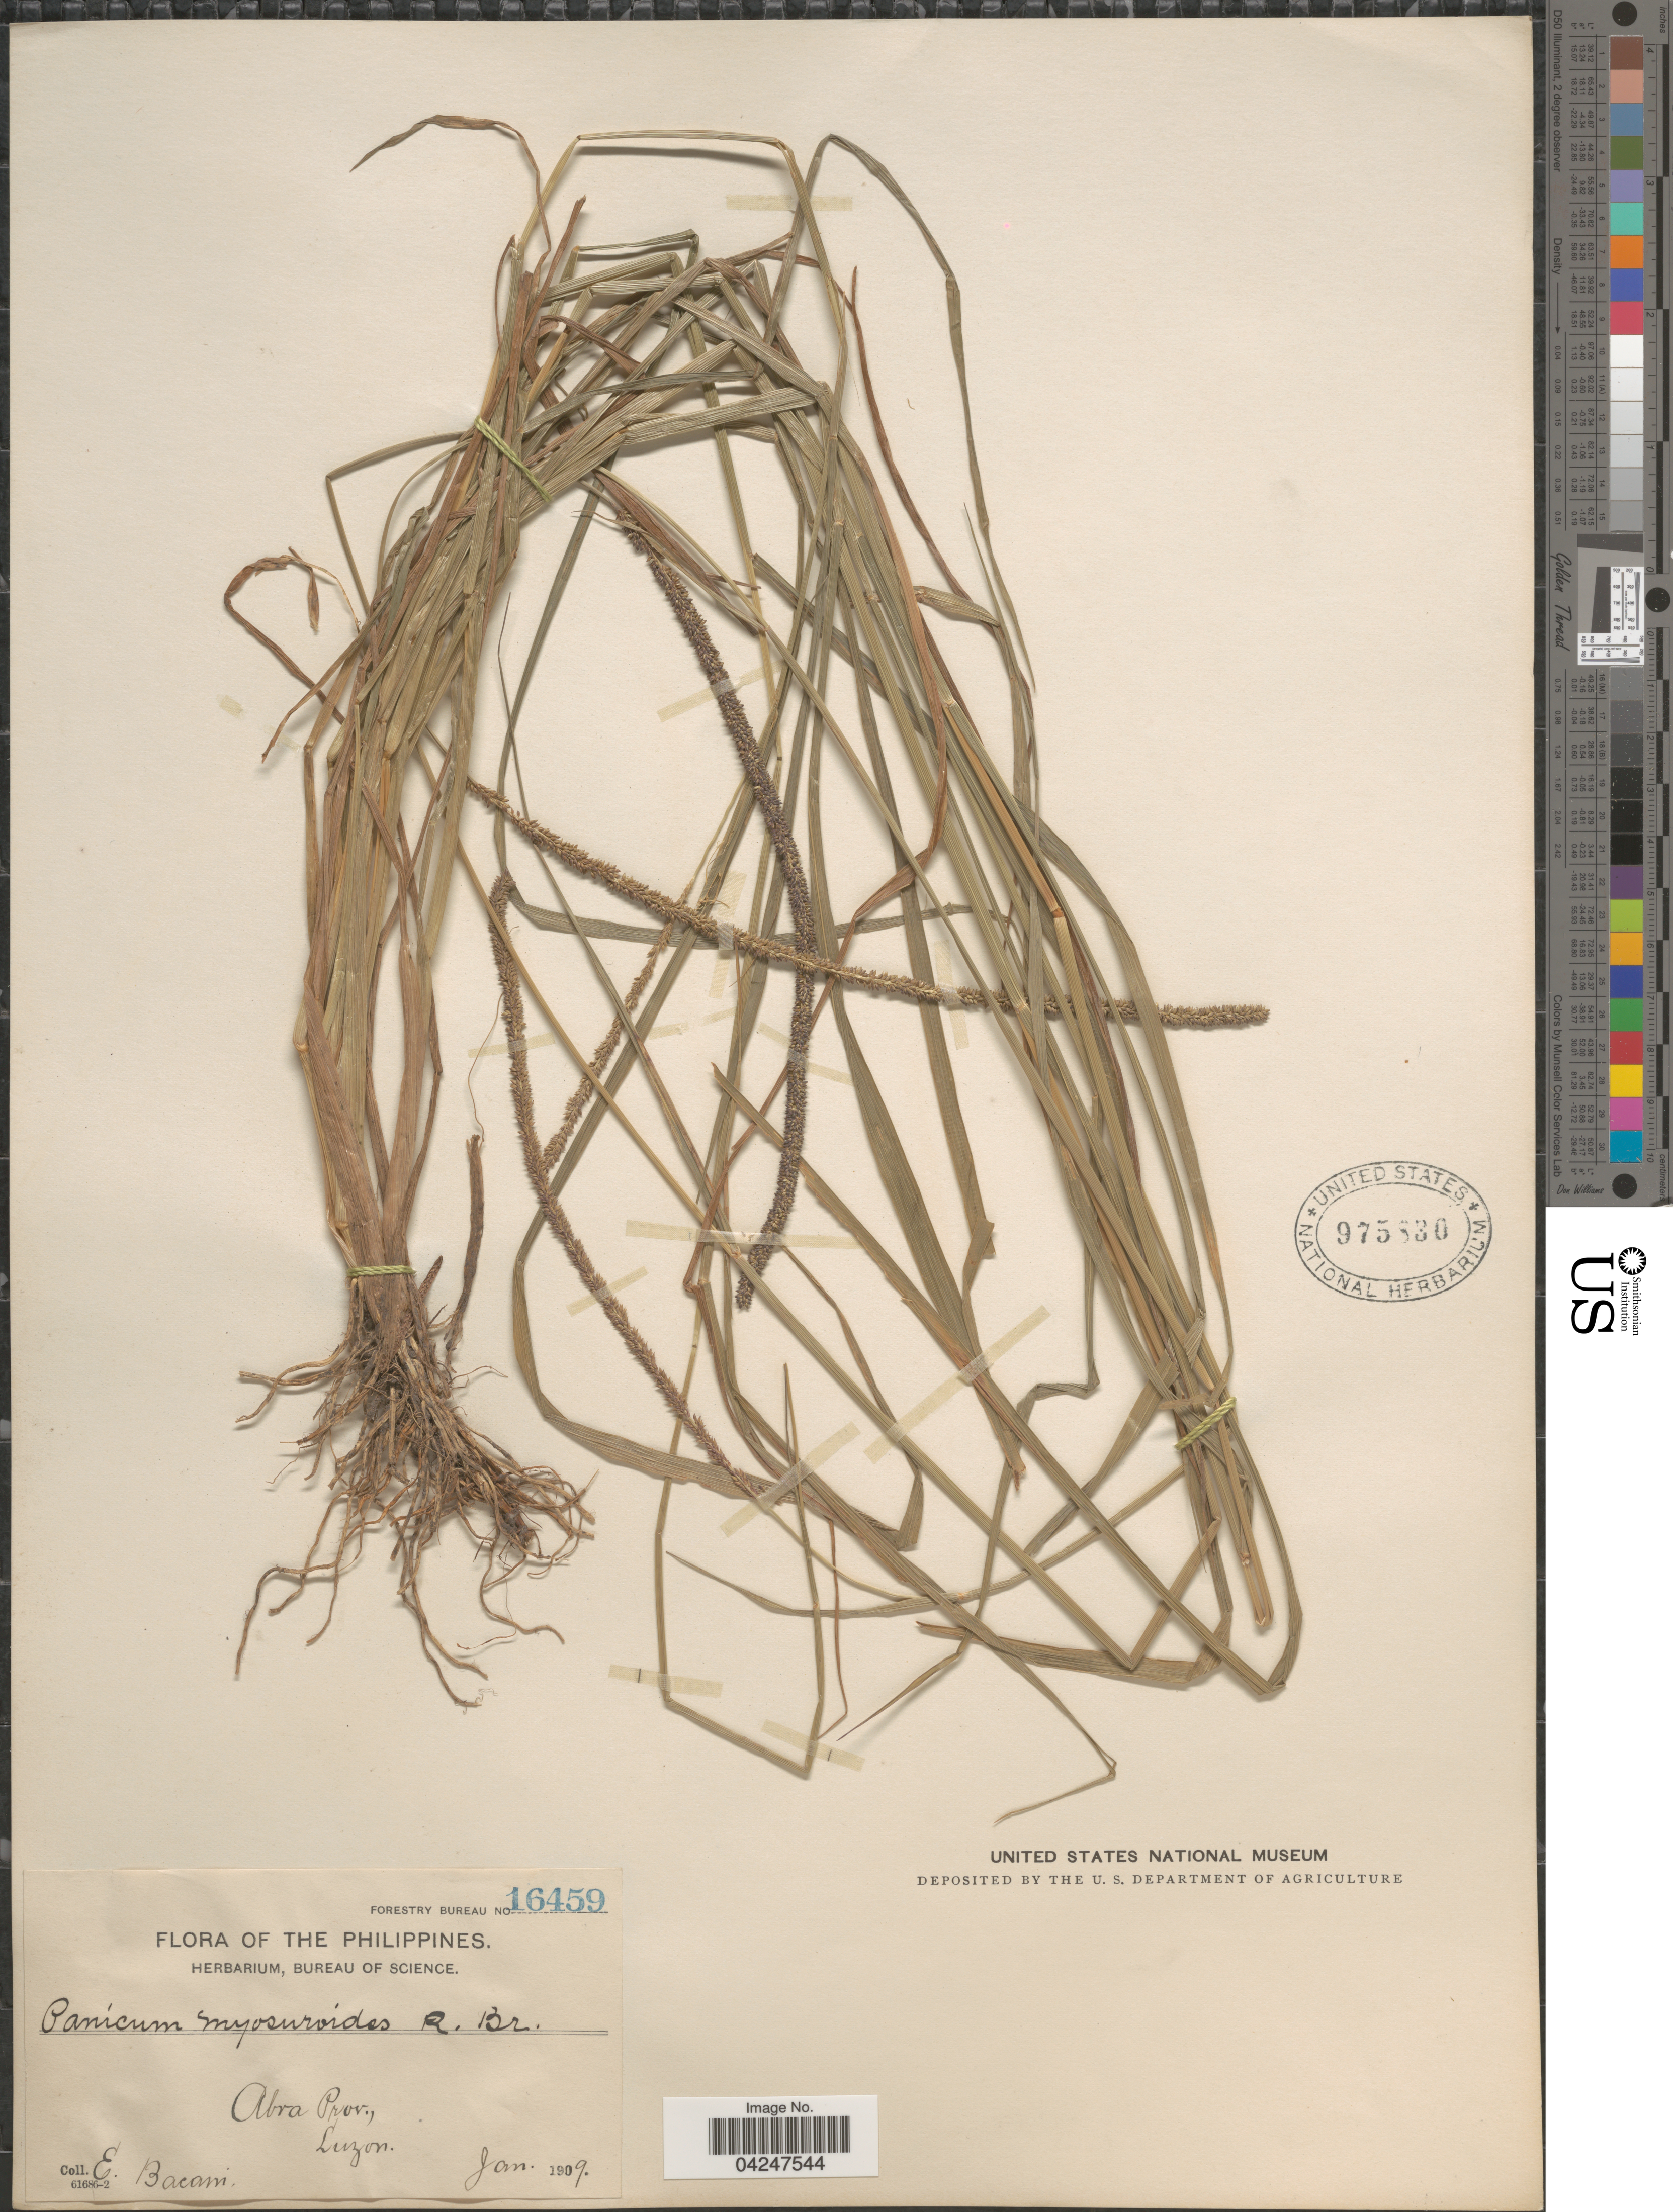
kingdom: Plantae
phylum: Tracheophyta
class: Liliopsida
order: Poales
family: Poaceae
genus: Sacciolepis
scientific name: Sacciolepis myosuroides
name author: (R. Br.) Chase ex E.G. Camus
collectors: E. Bacani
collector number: Forestry Bureau 16459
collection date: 1909-01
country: Philippines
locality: Abra Prov., Luzon.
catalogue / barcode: US 975830